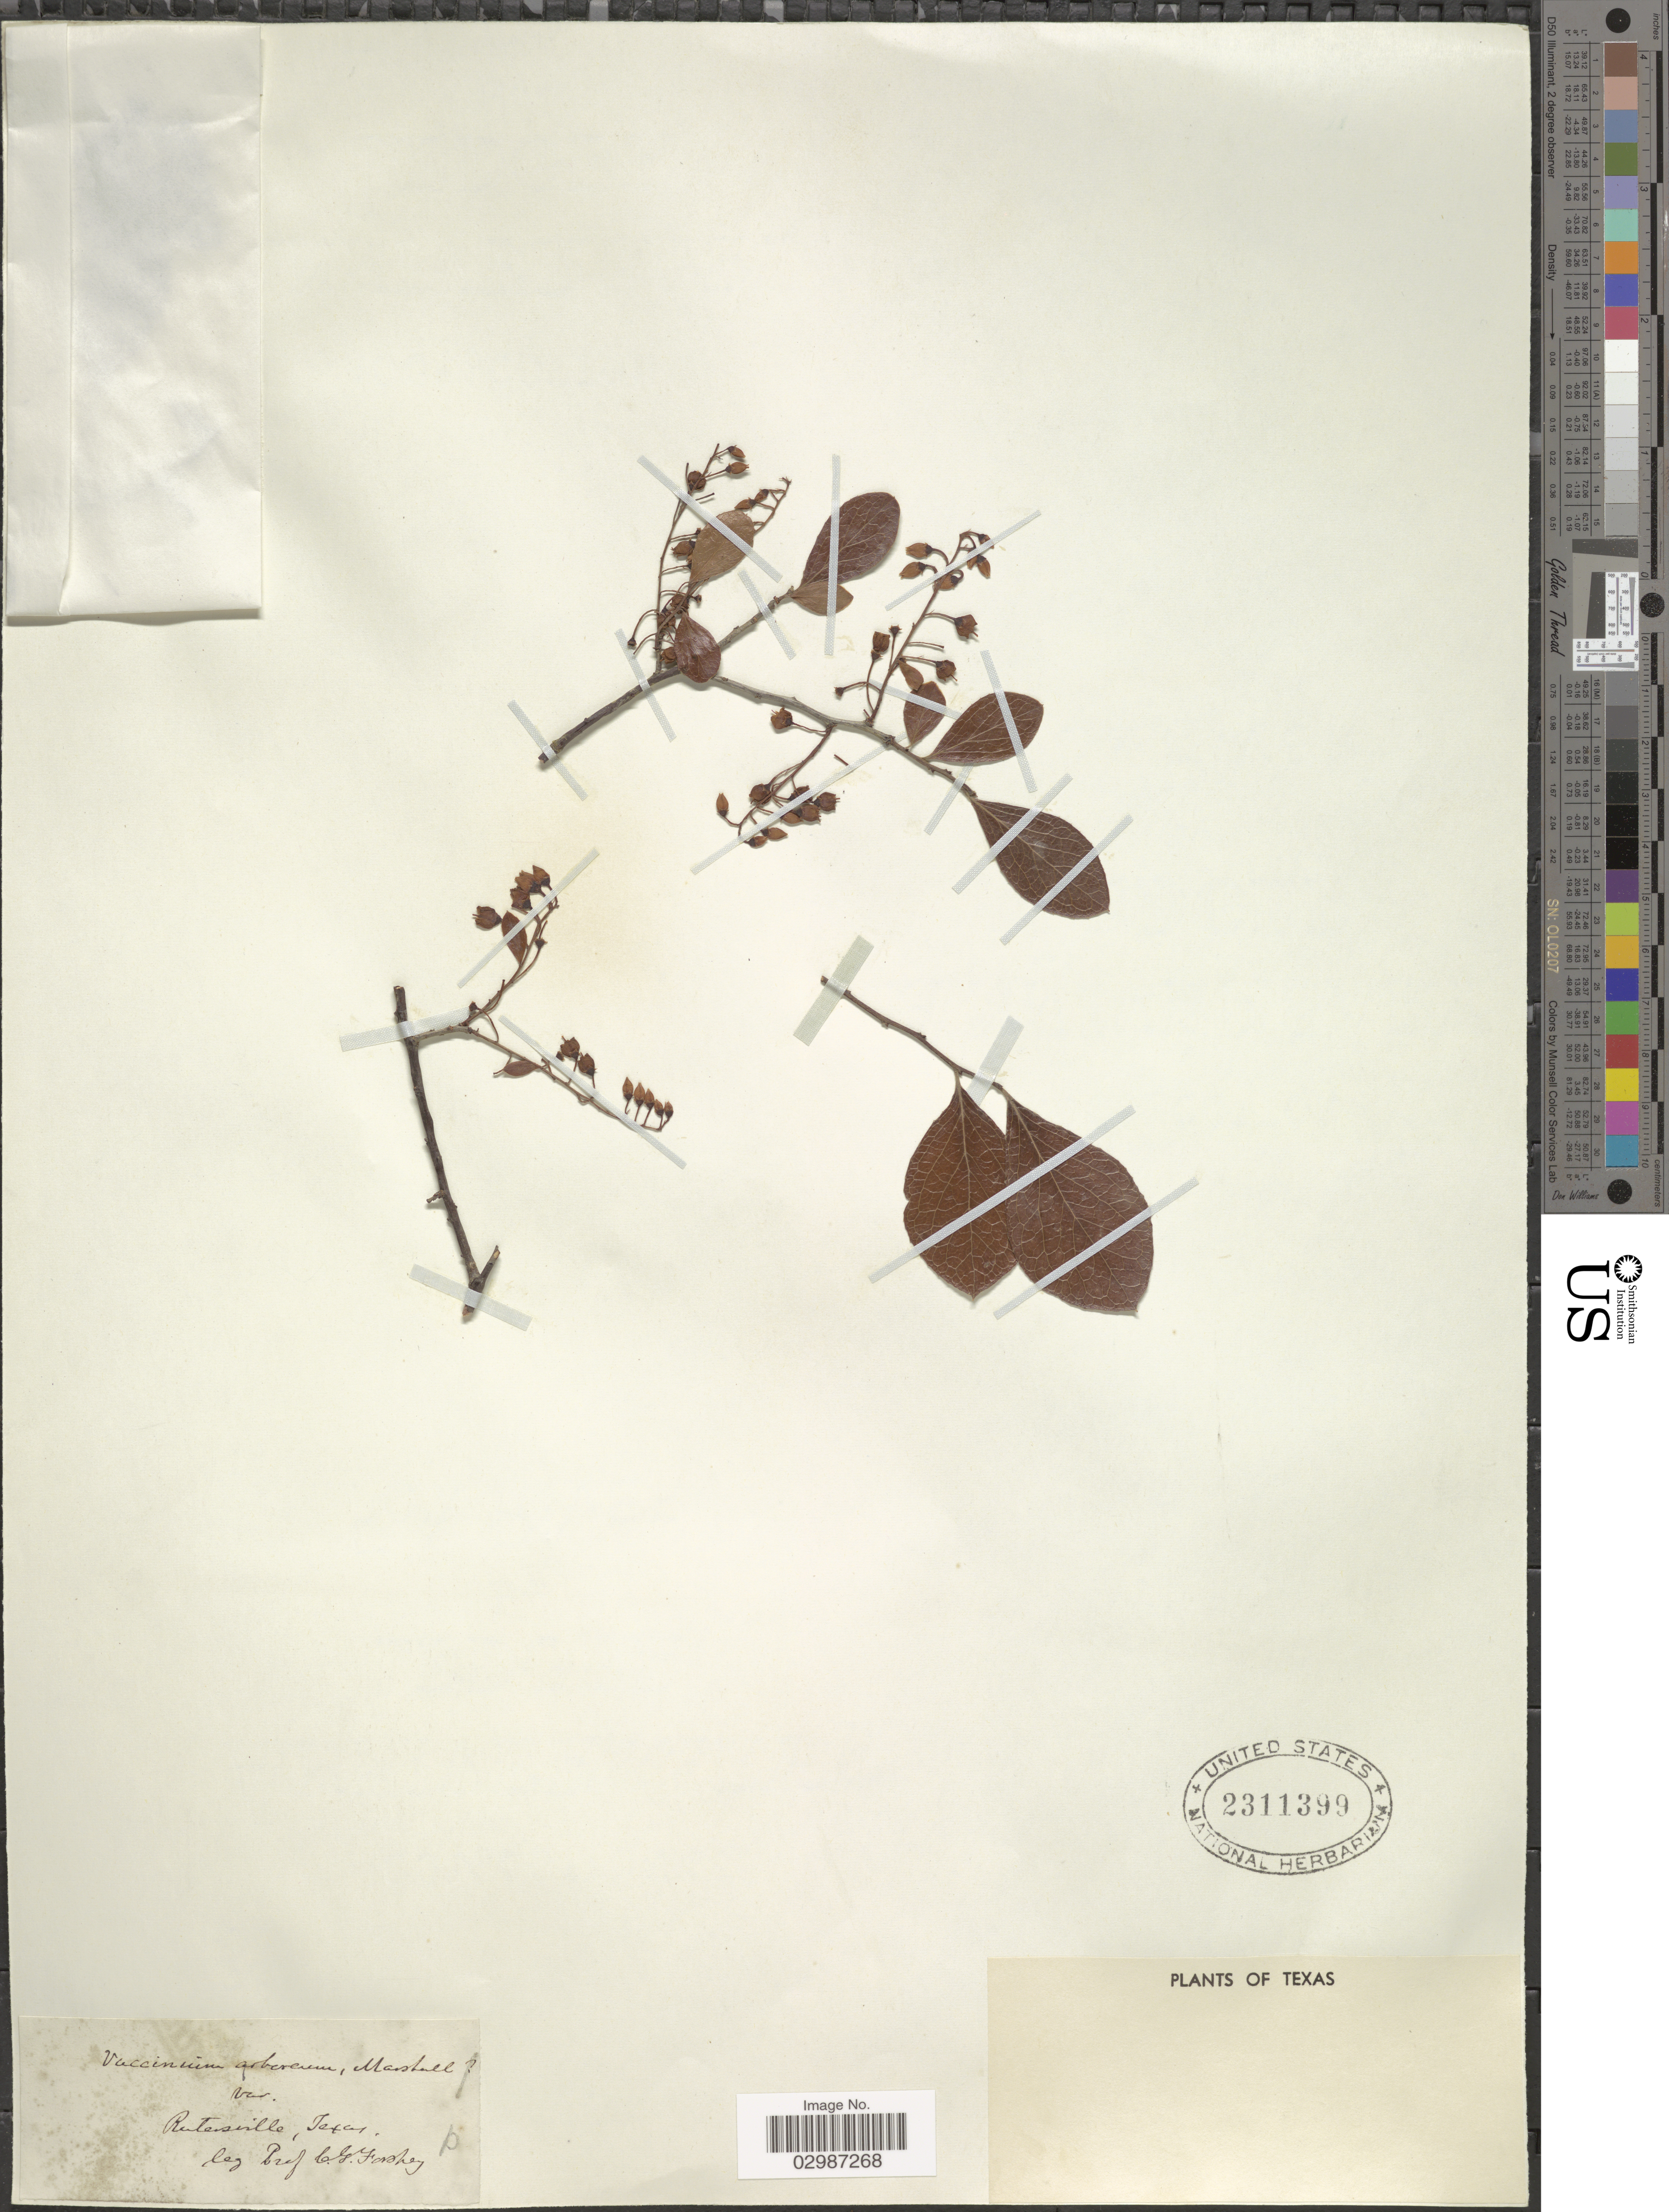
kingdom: Plantae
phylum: Tracheophyta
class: Magnoliopsida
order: Ericales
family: Ericaceae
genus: Vaccinium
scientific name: Vaccinium arboreum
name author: Marshall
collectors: C. Forshey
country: United States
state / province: Texas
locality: Rutersville.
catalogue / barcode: US 2311399